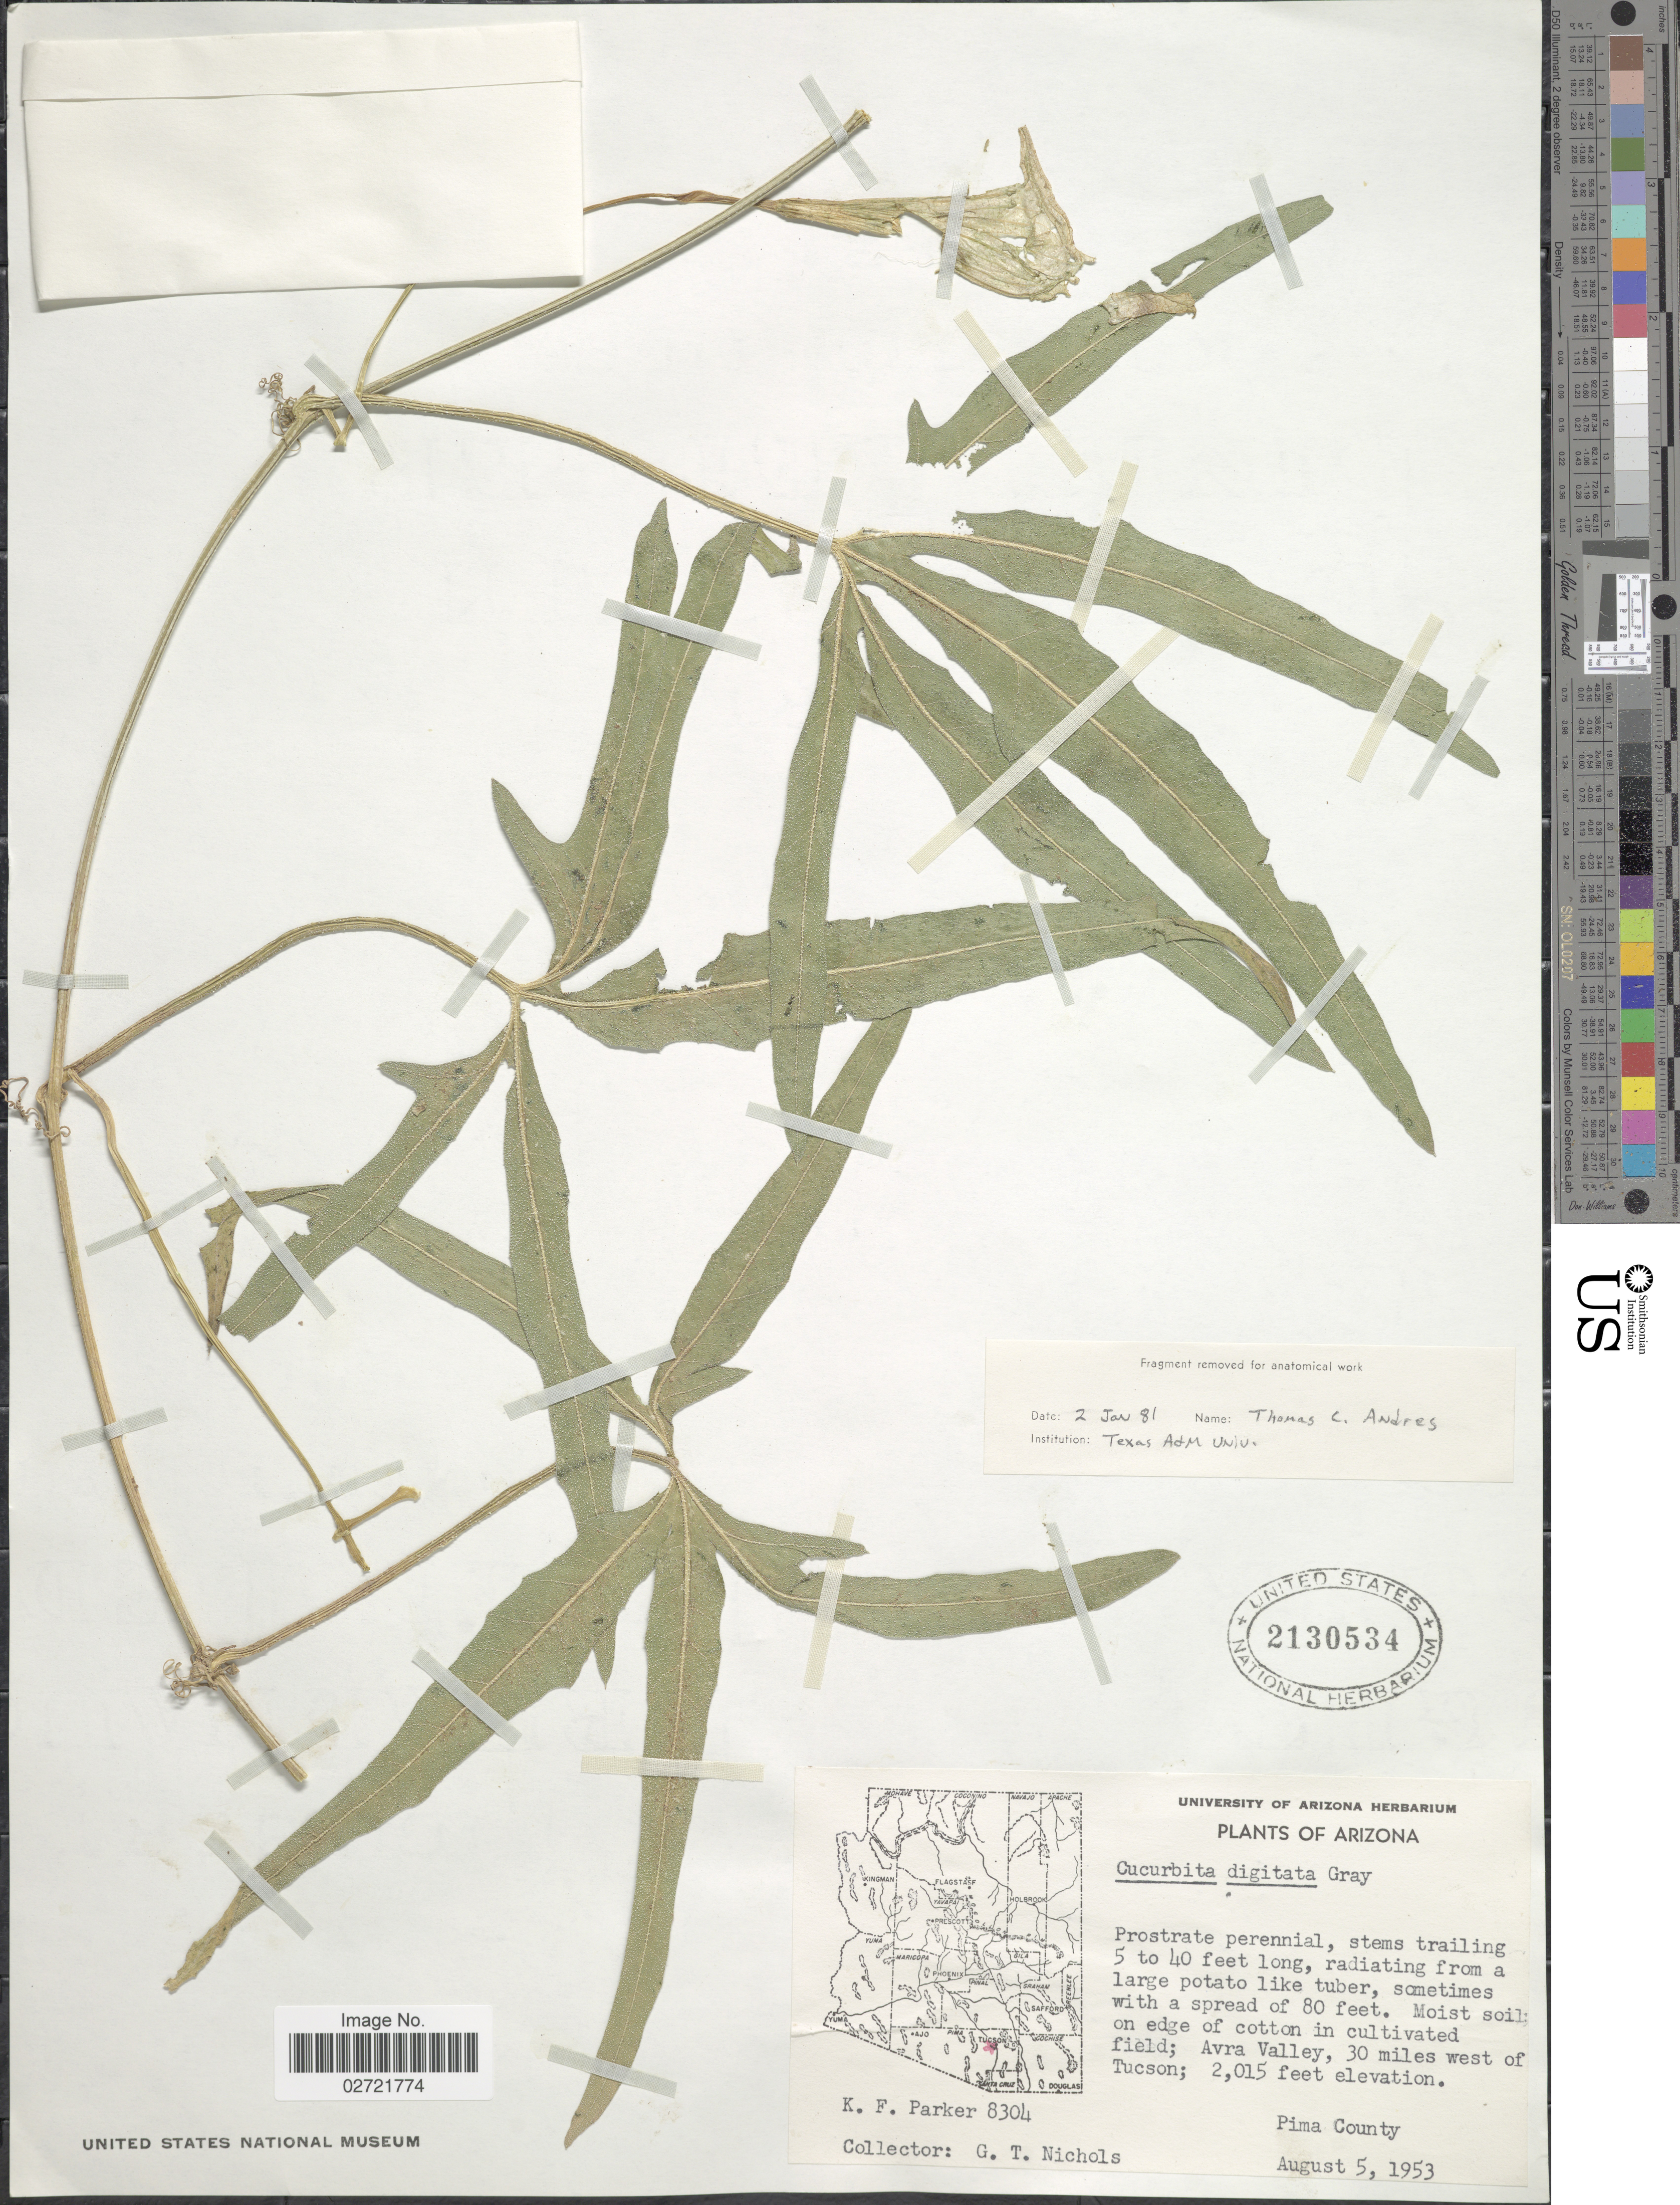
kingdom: Plantae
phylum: Tracheophyta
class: Magnoliopsida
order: Cucurbitales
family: Cucurbitaceae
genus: Cucurbita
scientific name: Cucurbita digitata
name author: A. Gray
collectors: K. F. Parker & G. Nichols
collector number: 8304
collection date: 1953-08-05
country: United States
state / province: Arizona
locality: Avra Valley, 30 miles west of Tucson, Pima County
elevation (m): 614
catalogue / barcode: US 2130534